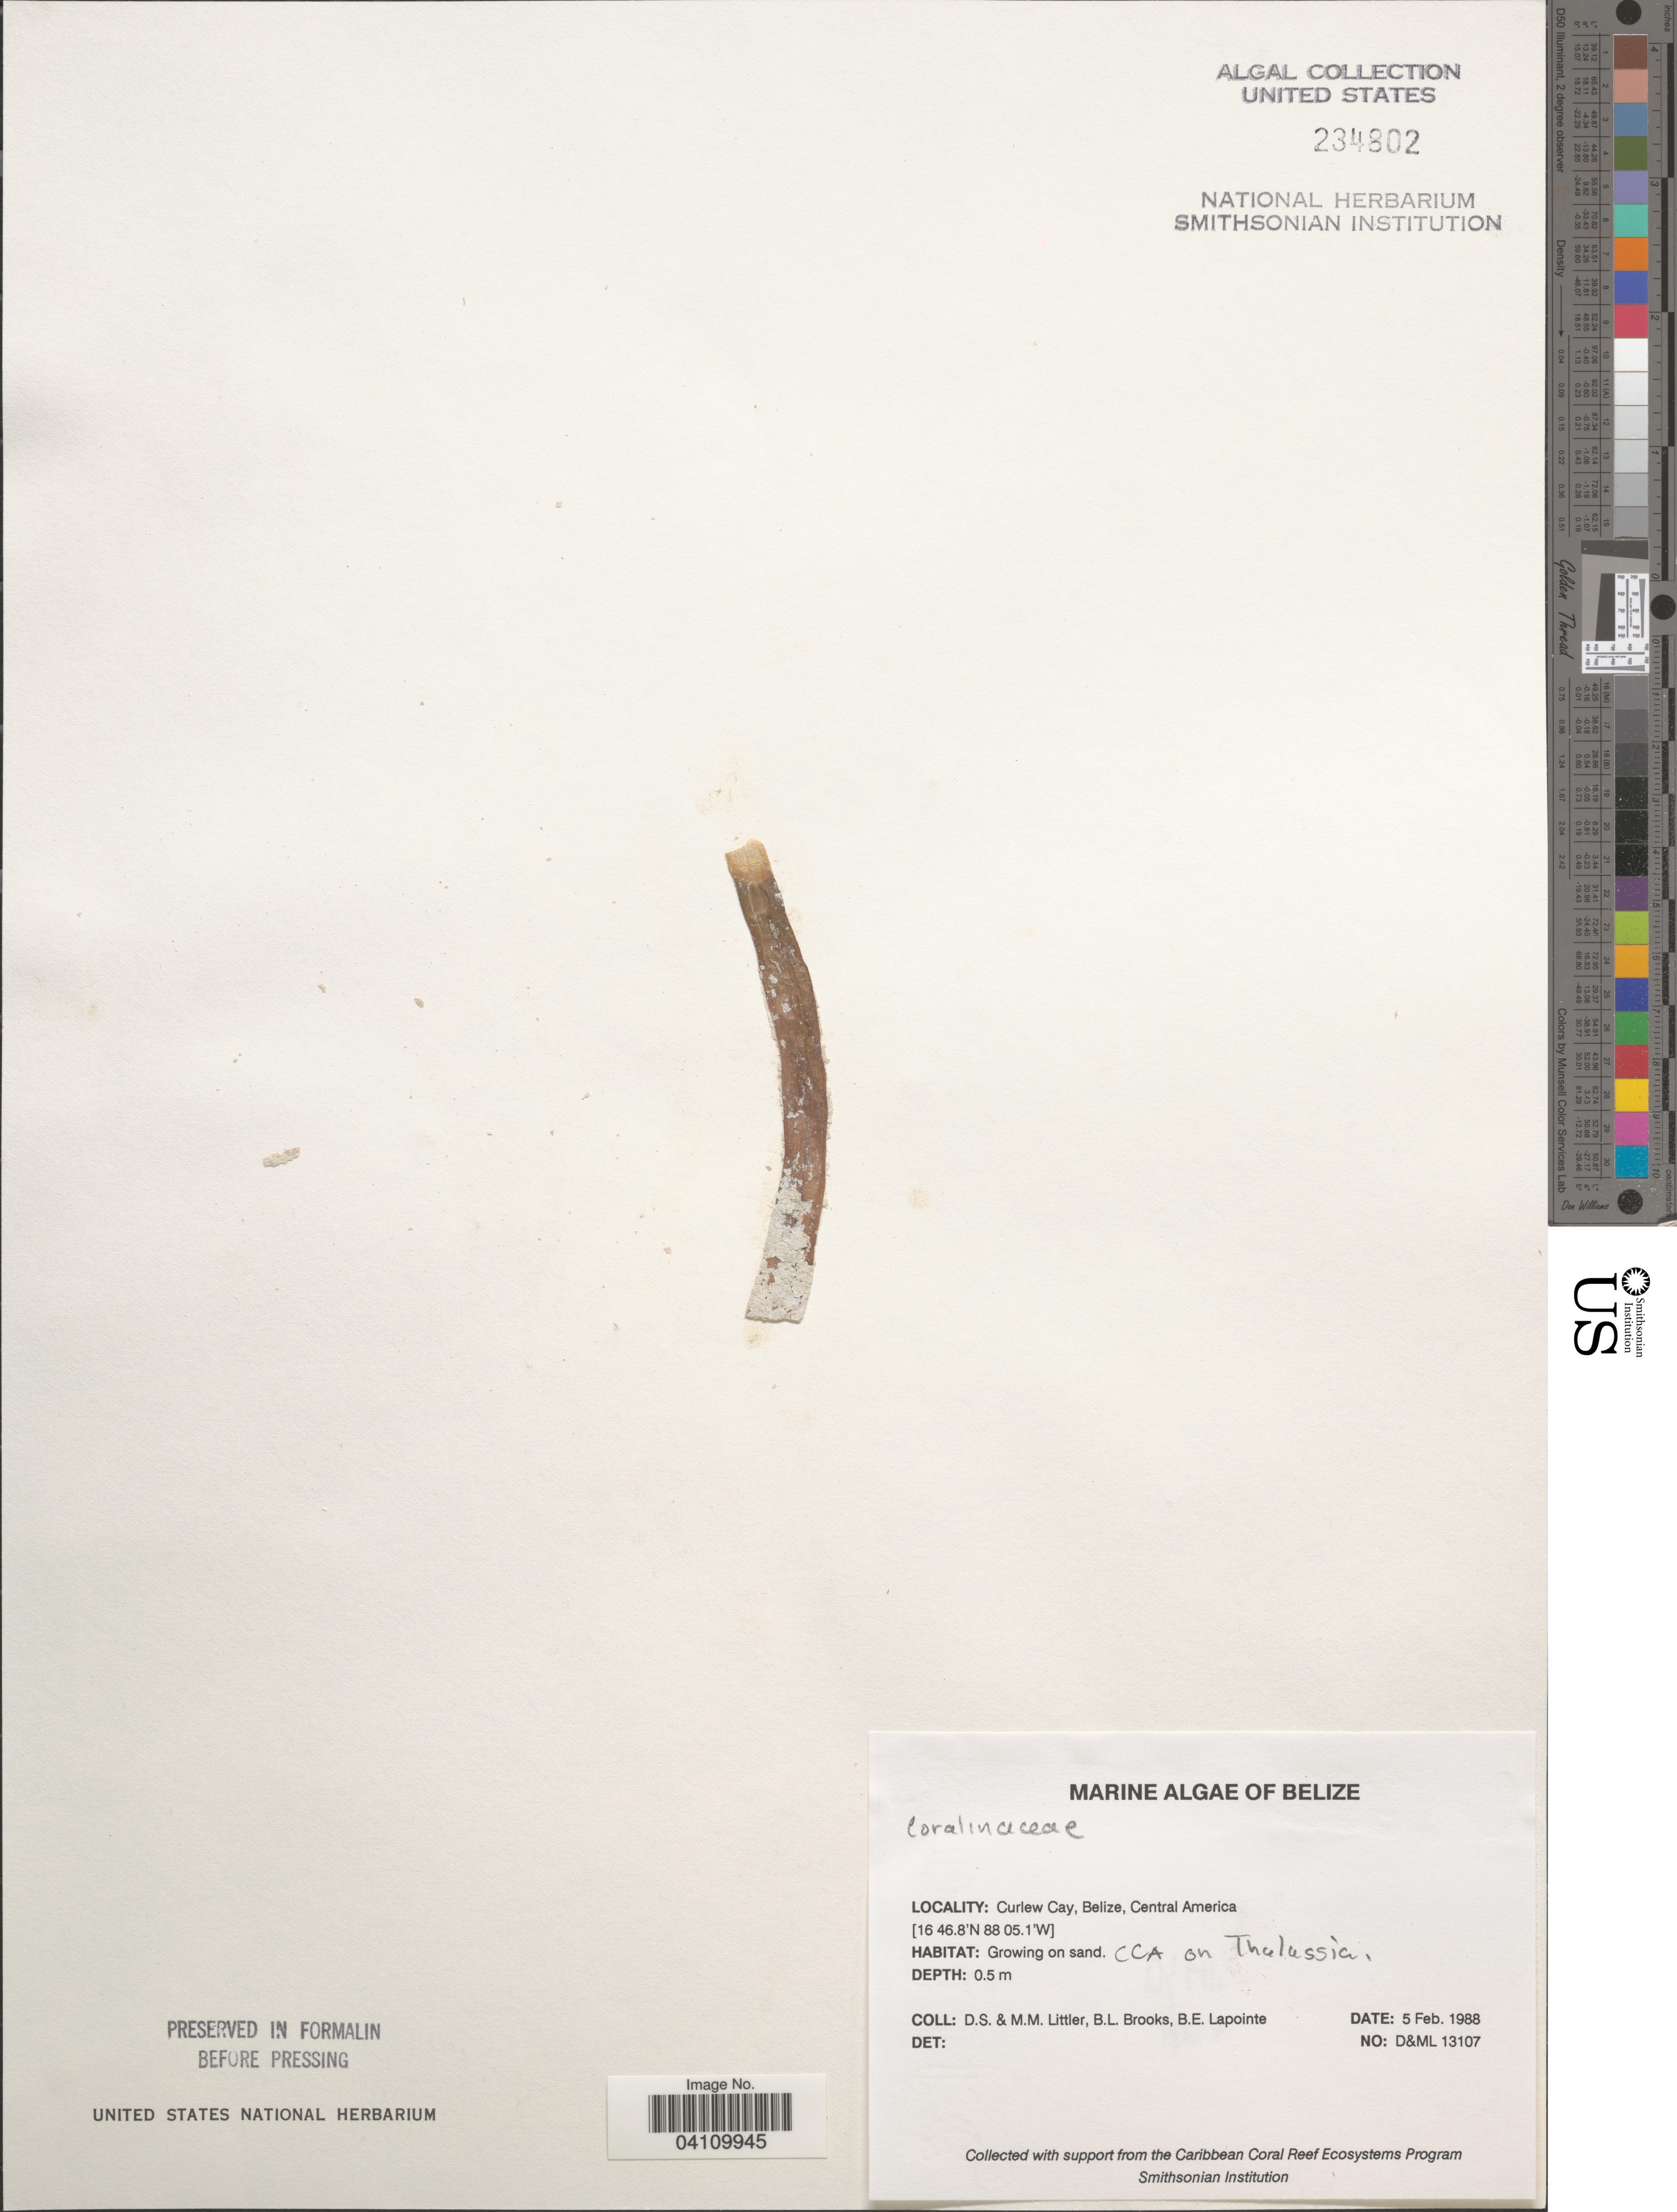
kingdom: Plantae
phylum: Rhodophyta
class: Florideophyceae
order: Corallinales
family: Corallinaceae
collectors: D. S. Littler, B. Brooks & B. Lapointe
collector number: D&ML 13107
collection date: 1988-02-05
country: Belize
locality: Curlew Cay.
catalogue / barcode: US 234802